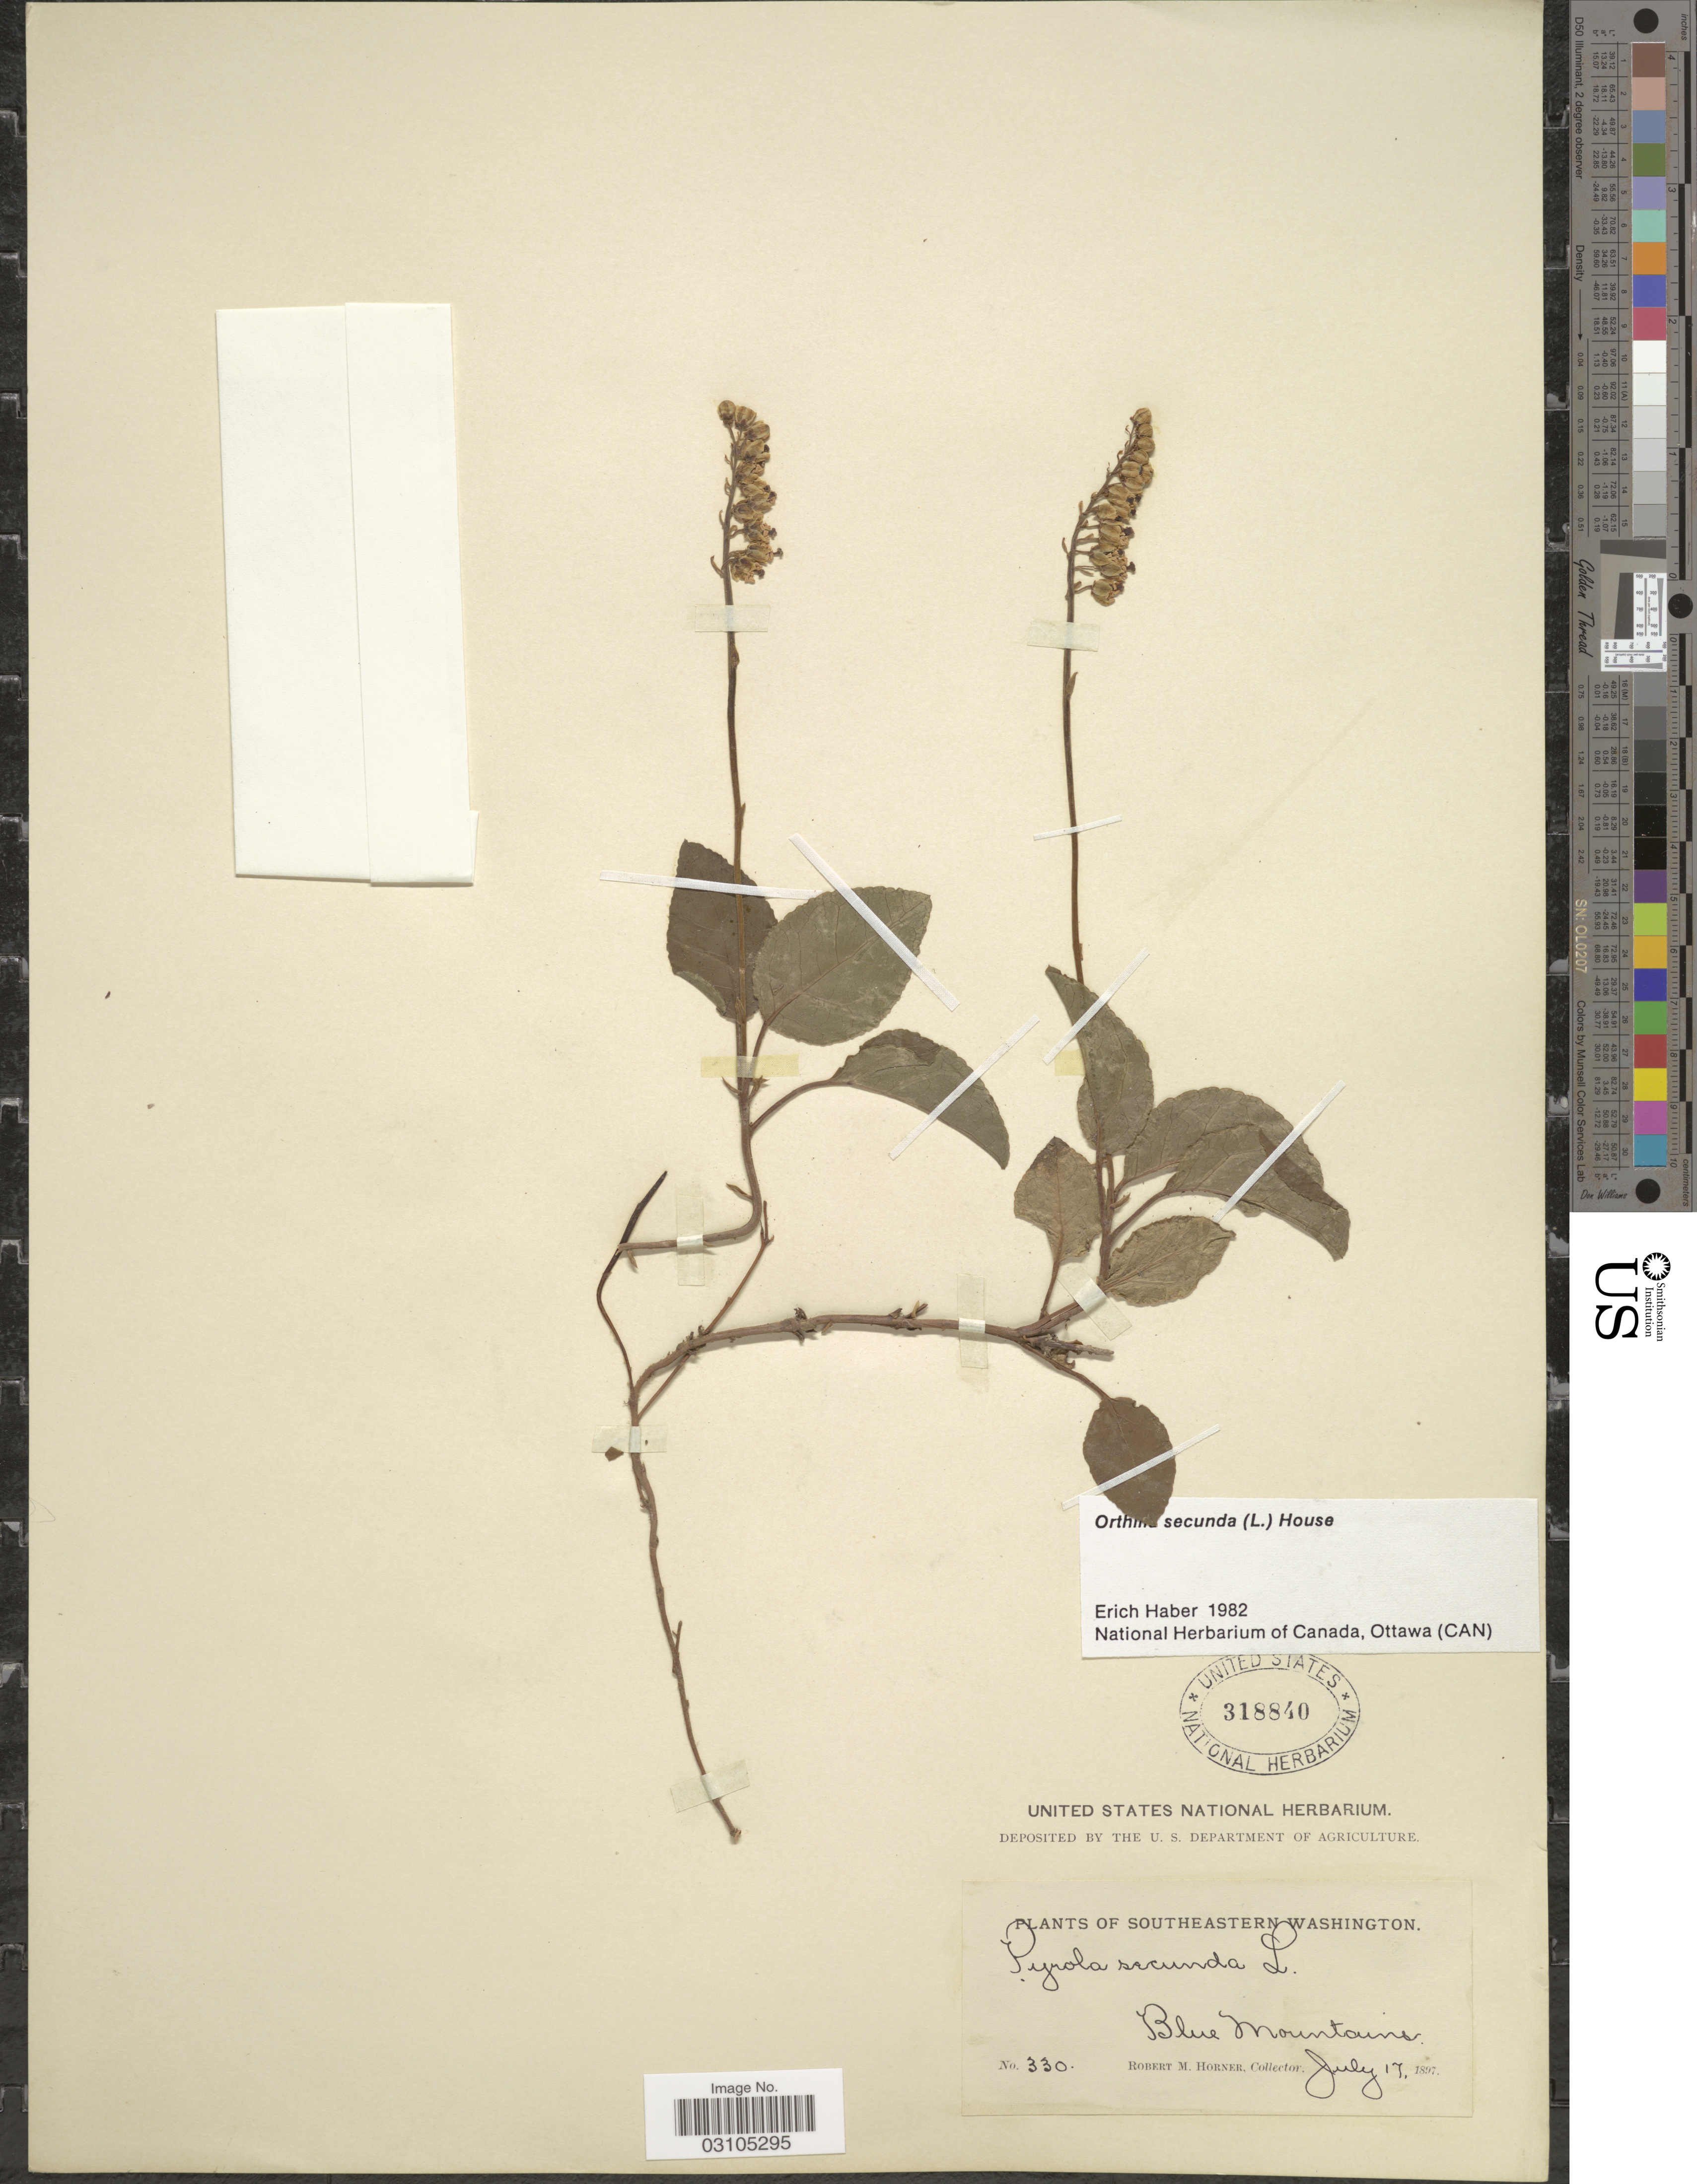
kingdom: Plantae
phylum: Tracheophyta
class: Magnoliopsida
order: Ericales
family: Ericaceae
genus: Orthilia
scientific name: Orthilia secunda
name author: (L.) House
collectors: R. Horner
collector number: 330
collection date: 1897-07-17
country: United States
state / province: Washington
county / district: Clallam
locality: Southeastern Washington. Blue Mountains.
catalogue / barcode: US 318840